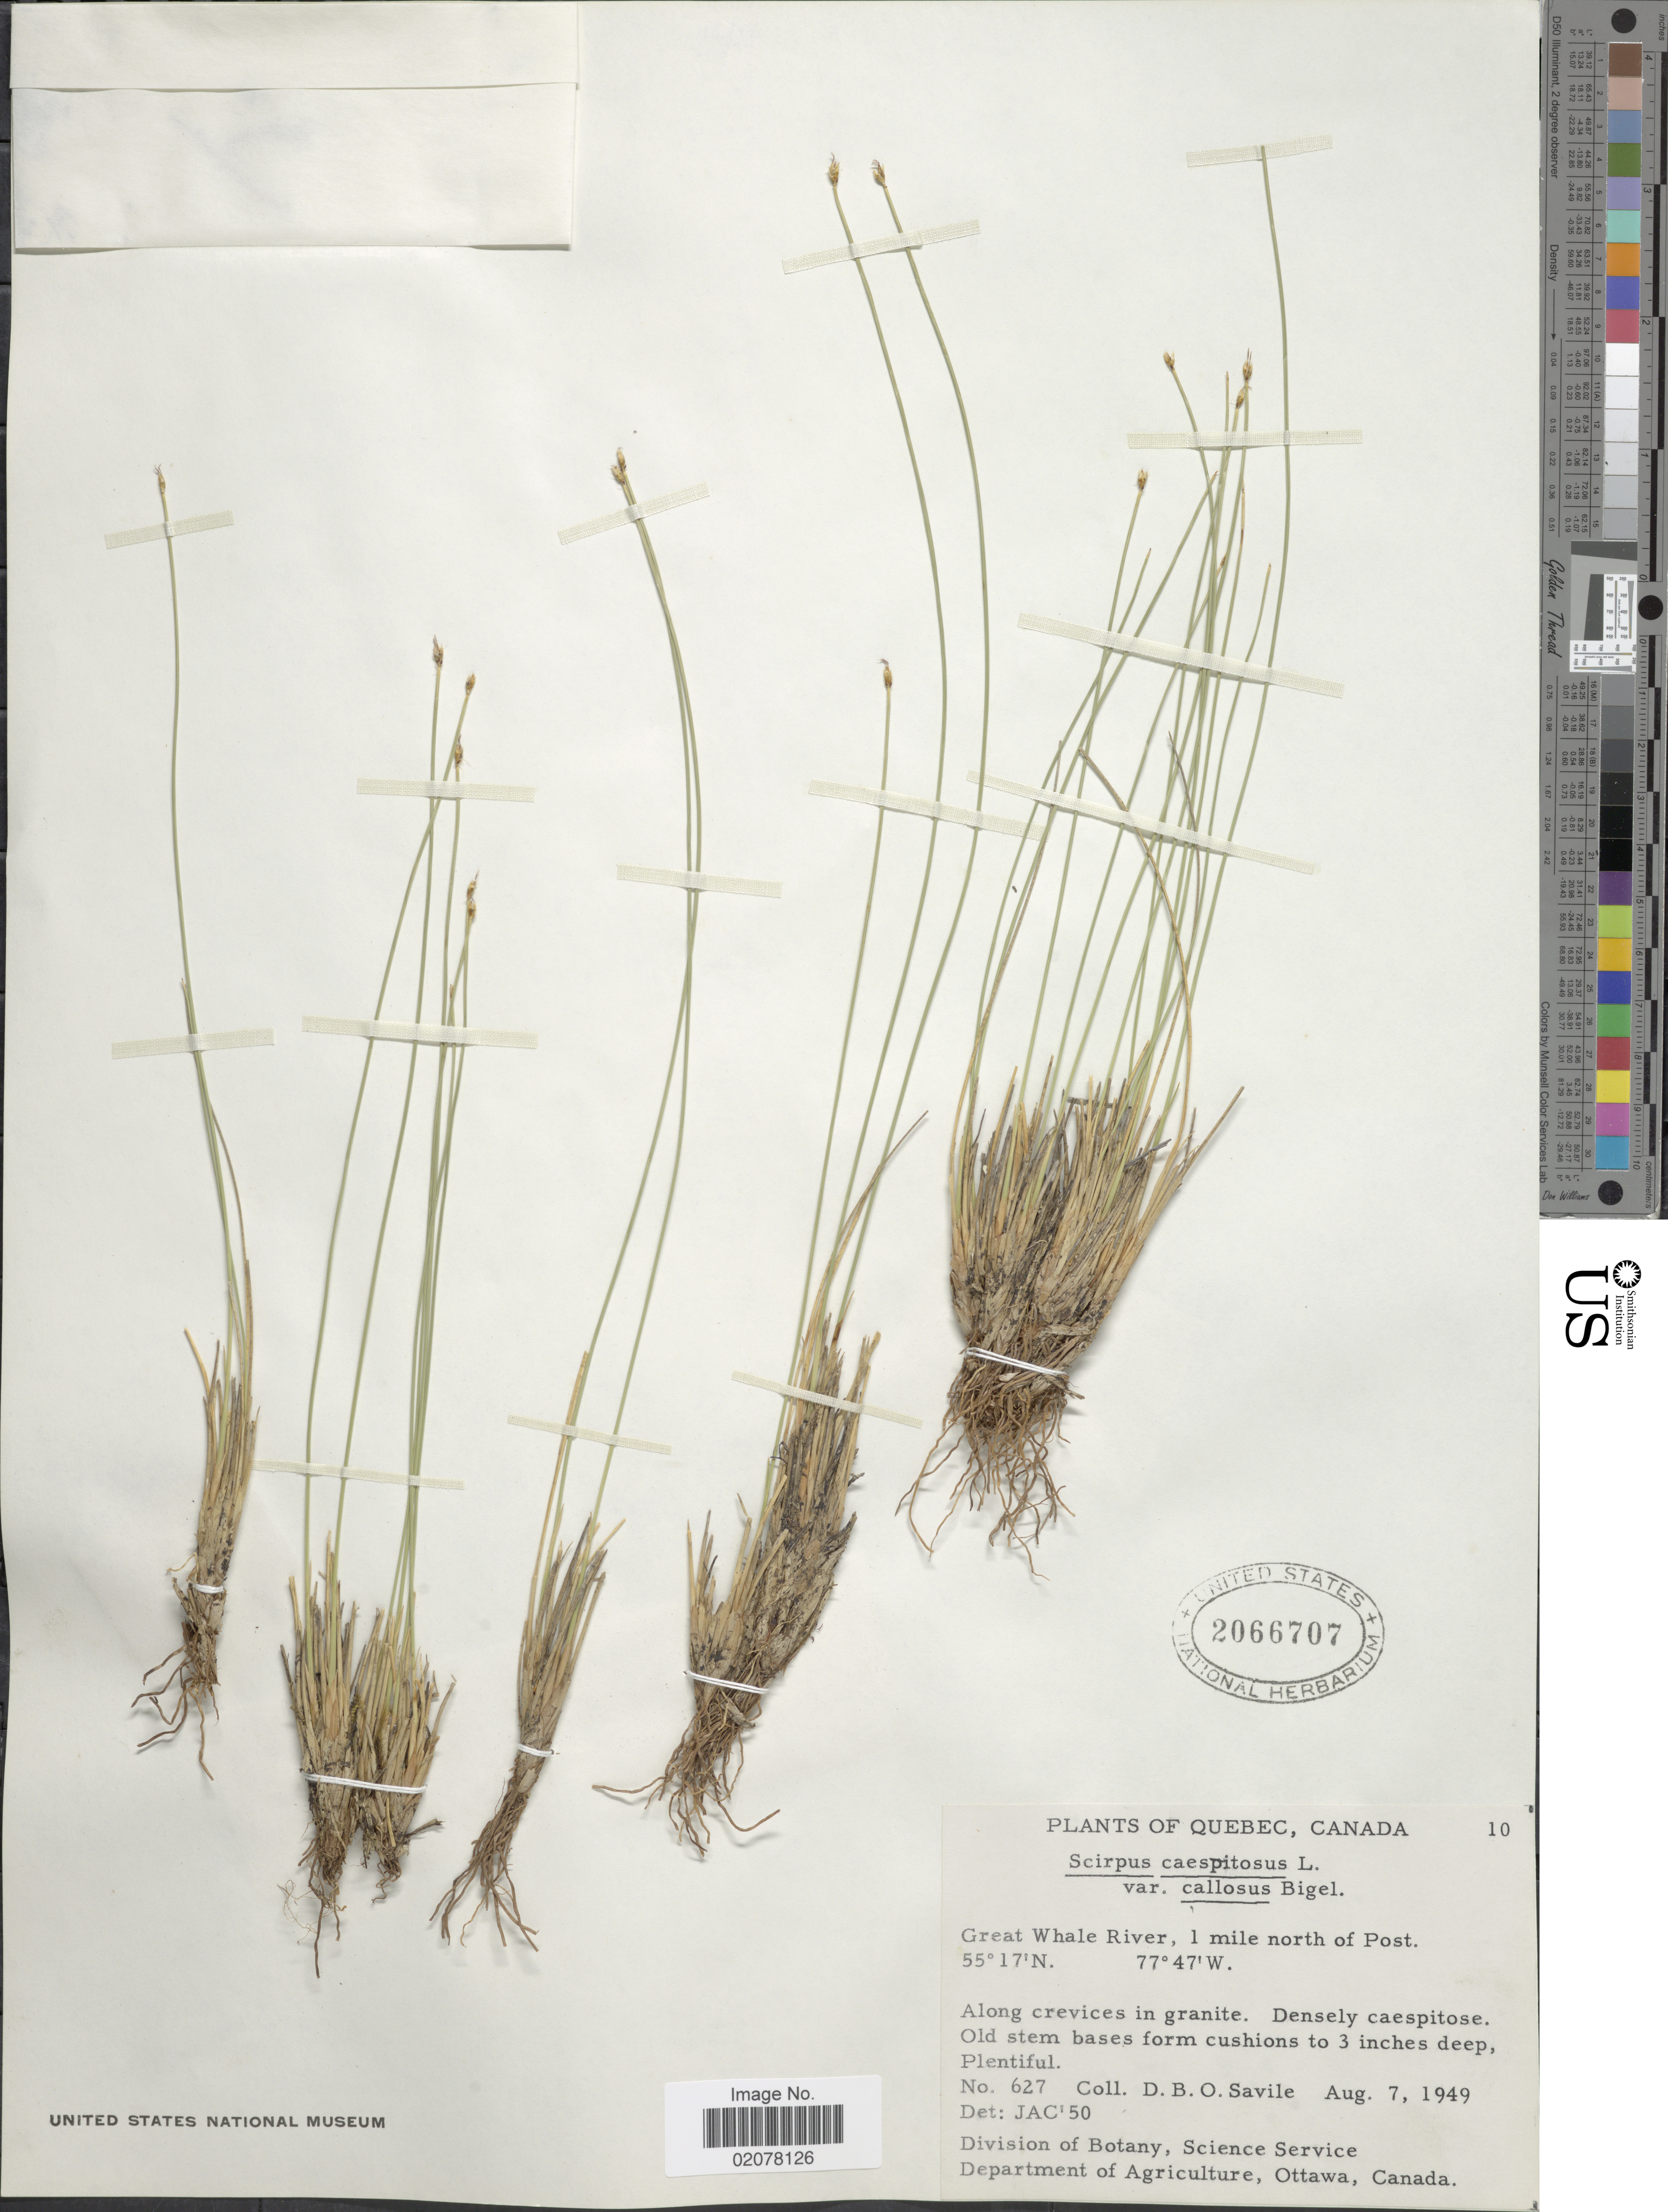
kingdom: Plantae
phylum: Tracheophyta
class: Liliopsida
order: Poales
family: Cyperaceae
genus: Trichophorum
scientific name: Trichophorum cespitosum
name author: (L.) Hartm.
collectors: D. Savile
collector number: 627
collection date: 1949-08-07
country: Canada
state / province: Quebec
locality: Great Whale River, 1 mile north of Post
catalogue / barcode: US 2066707